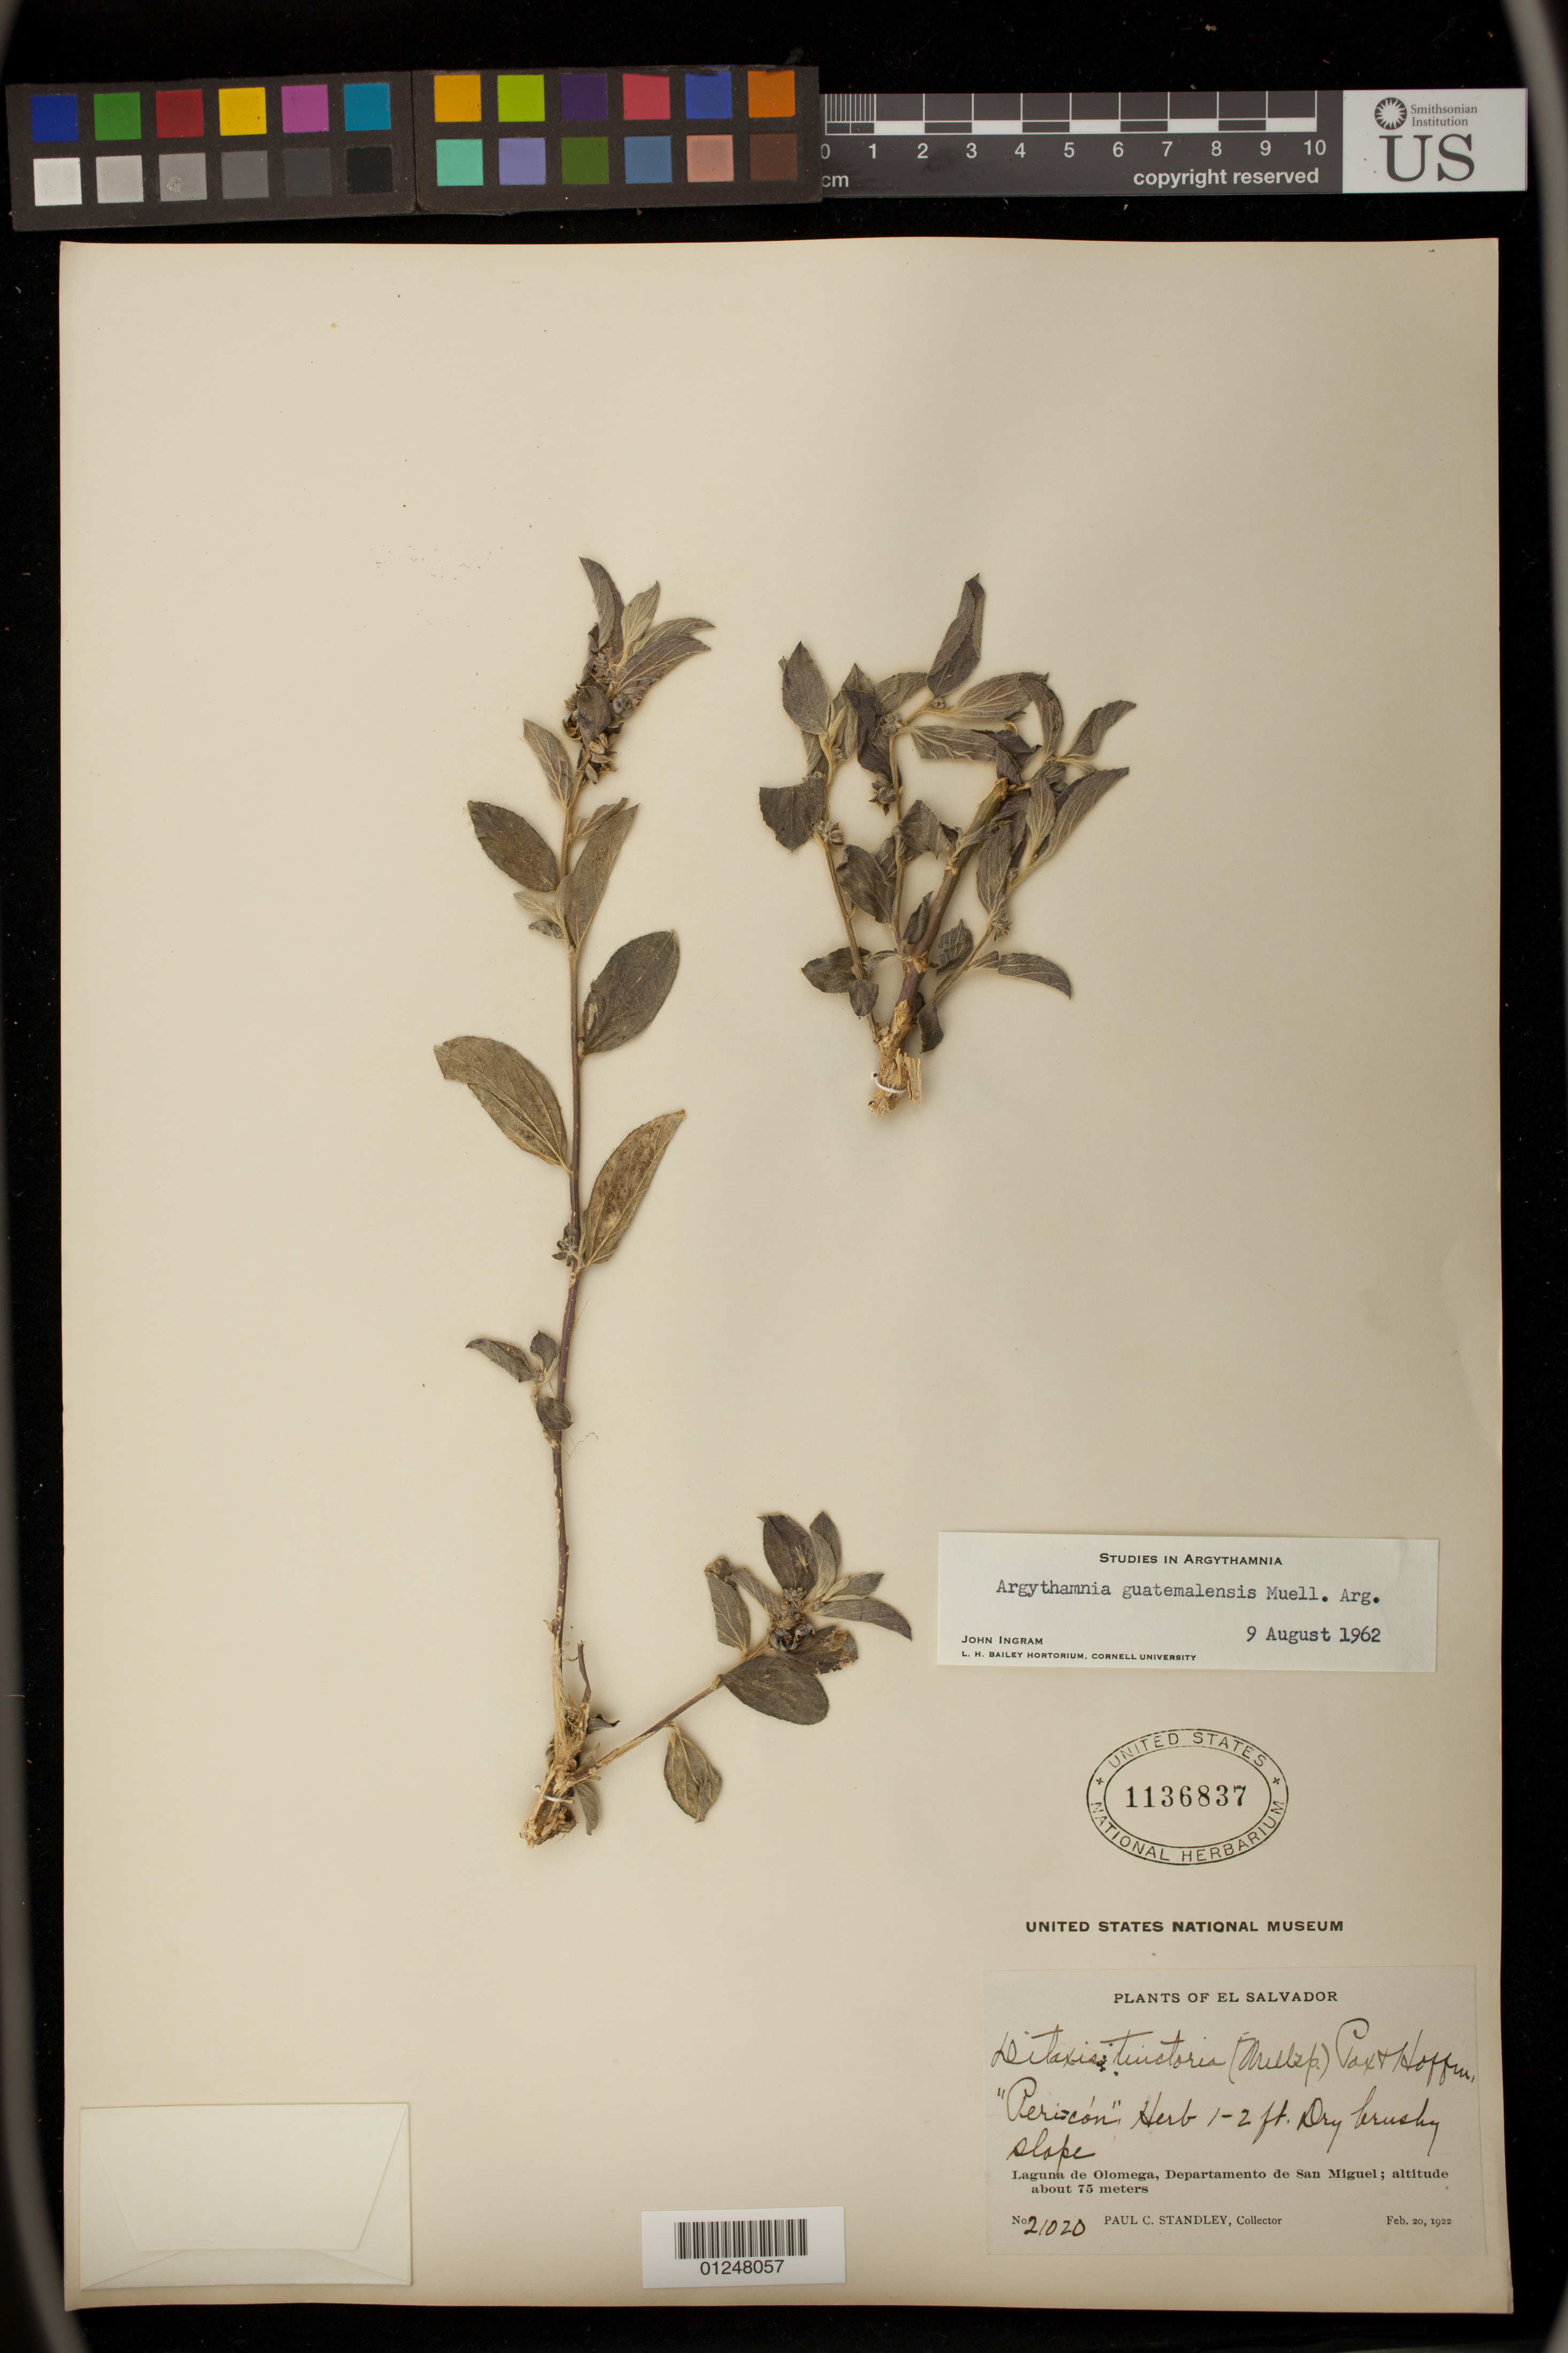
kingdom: Plantae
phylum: Tracheophyta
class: Magnoliopsida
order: Malpighiales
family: Euphorbiaceae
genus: Ditaxis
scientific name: Ditaxis guatemalensis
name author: (Müll. Arg.) Pax & K. Hoffm.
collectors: P. C. Standley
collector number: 21020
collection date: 1922-02-20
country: El Salvador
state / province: San Miguel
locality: Laguna de Olomega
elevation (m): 75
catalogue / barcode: US 1136837